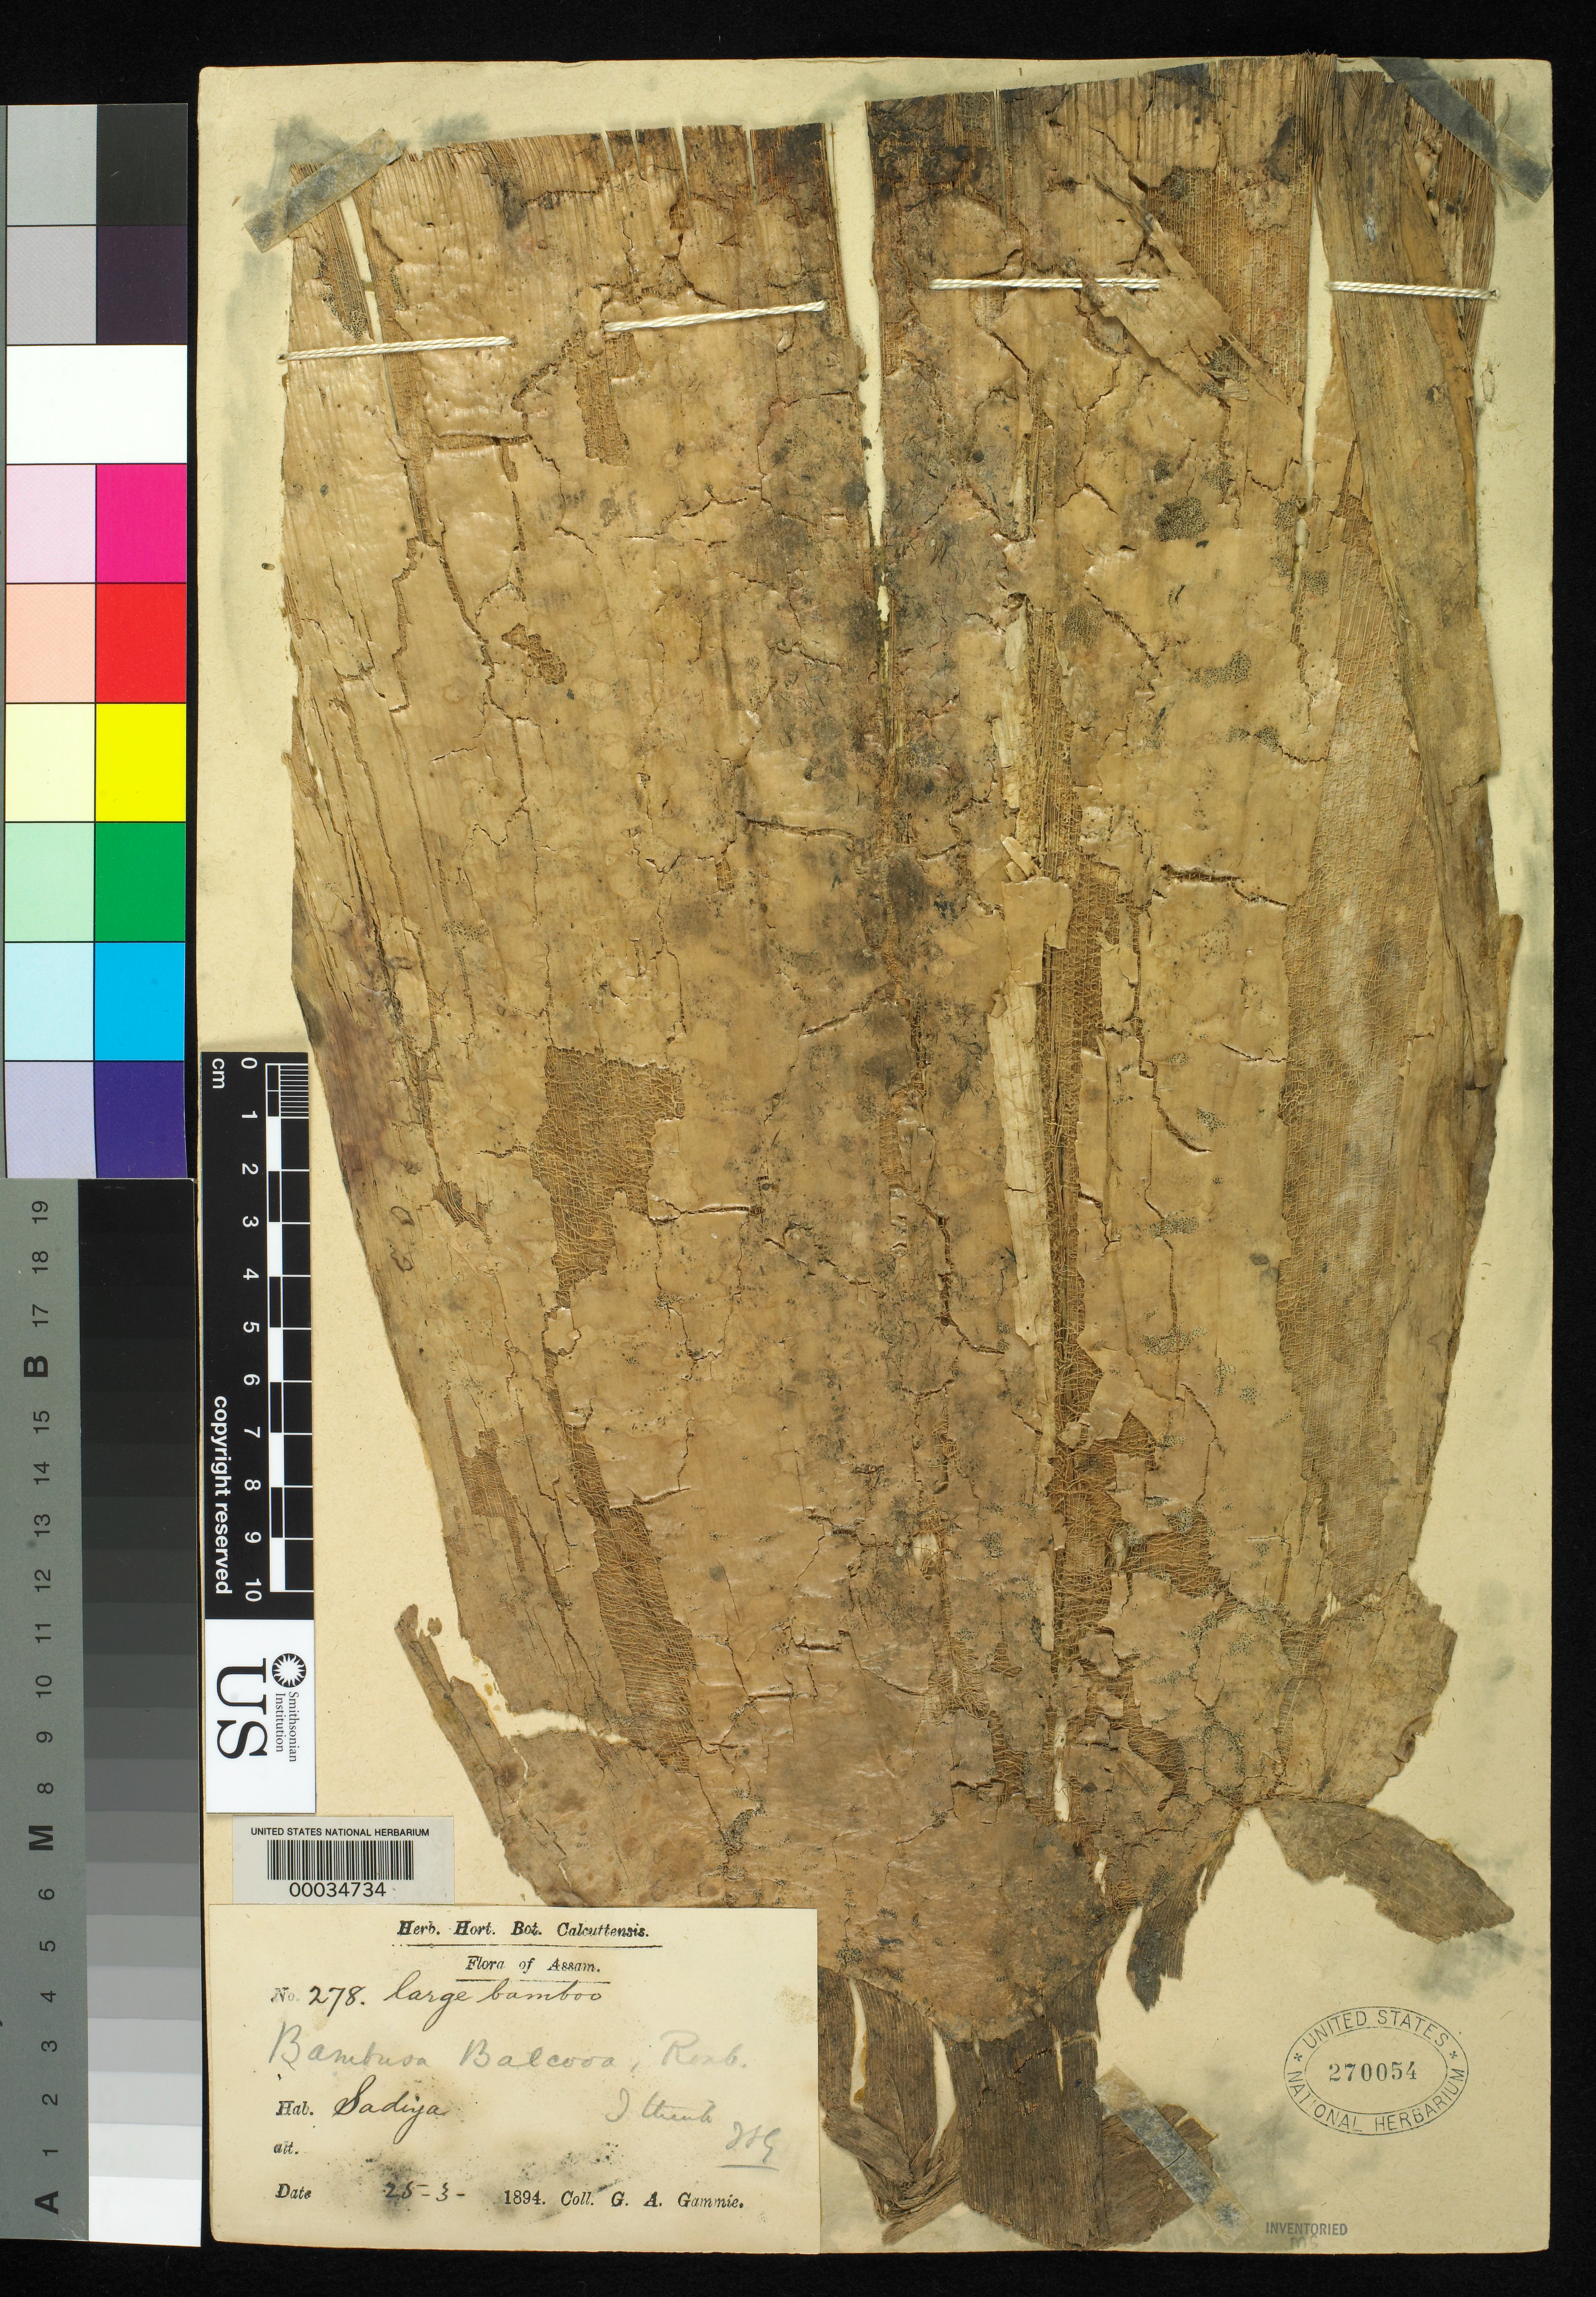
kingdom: Plantae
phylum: Tracheophyta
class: Liliopsida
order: Poales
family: Poaceae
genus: Bambusa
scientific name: Bambusa balcooa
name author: Roxb.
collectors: G. Gammie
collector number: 278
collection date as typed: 25 Mar 1894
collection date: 1894-03-25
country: India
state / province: Assam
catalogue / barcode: US 270054